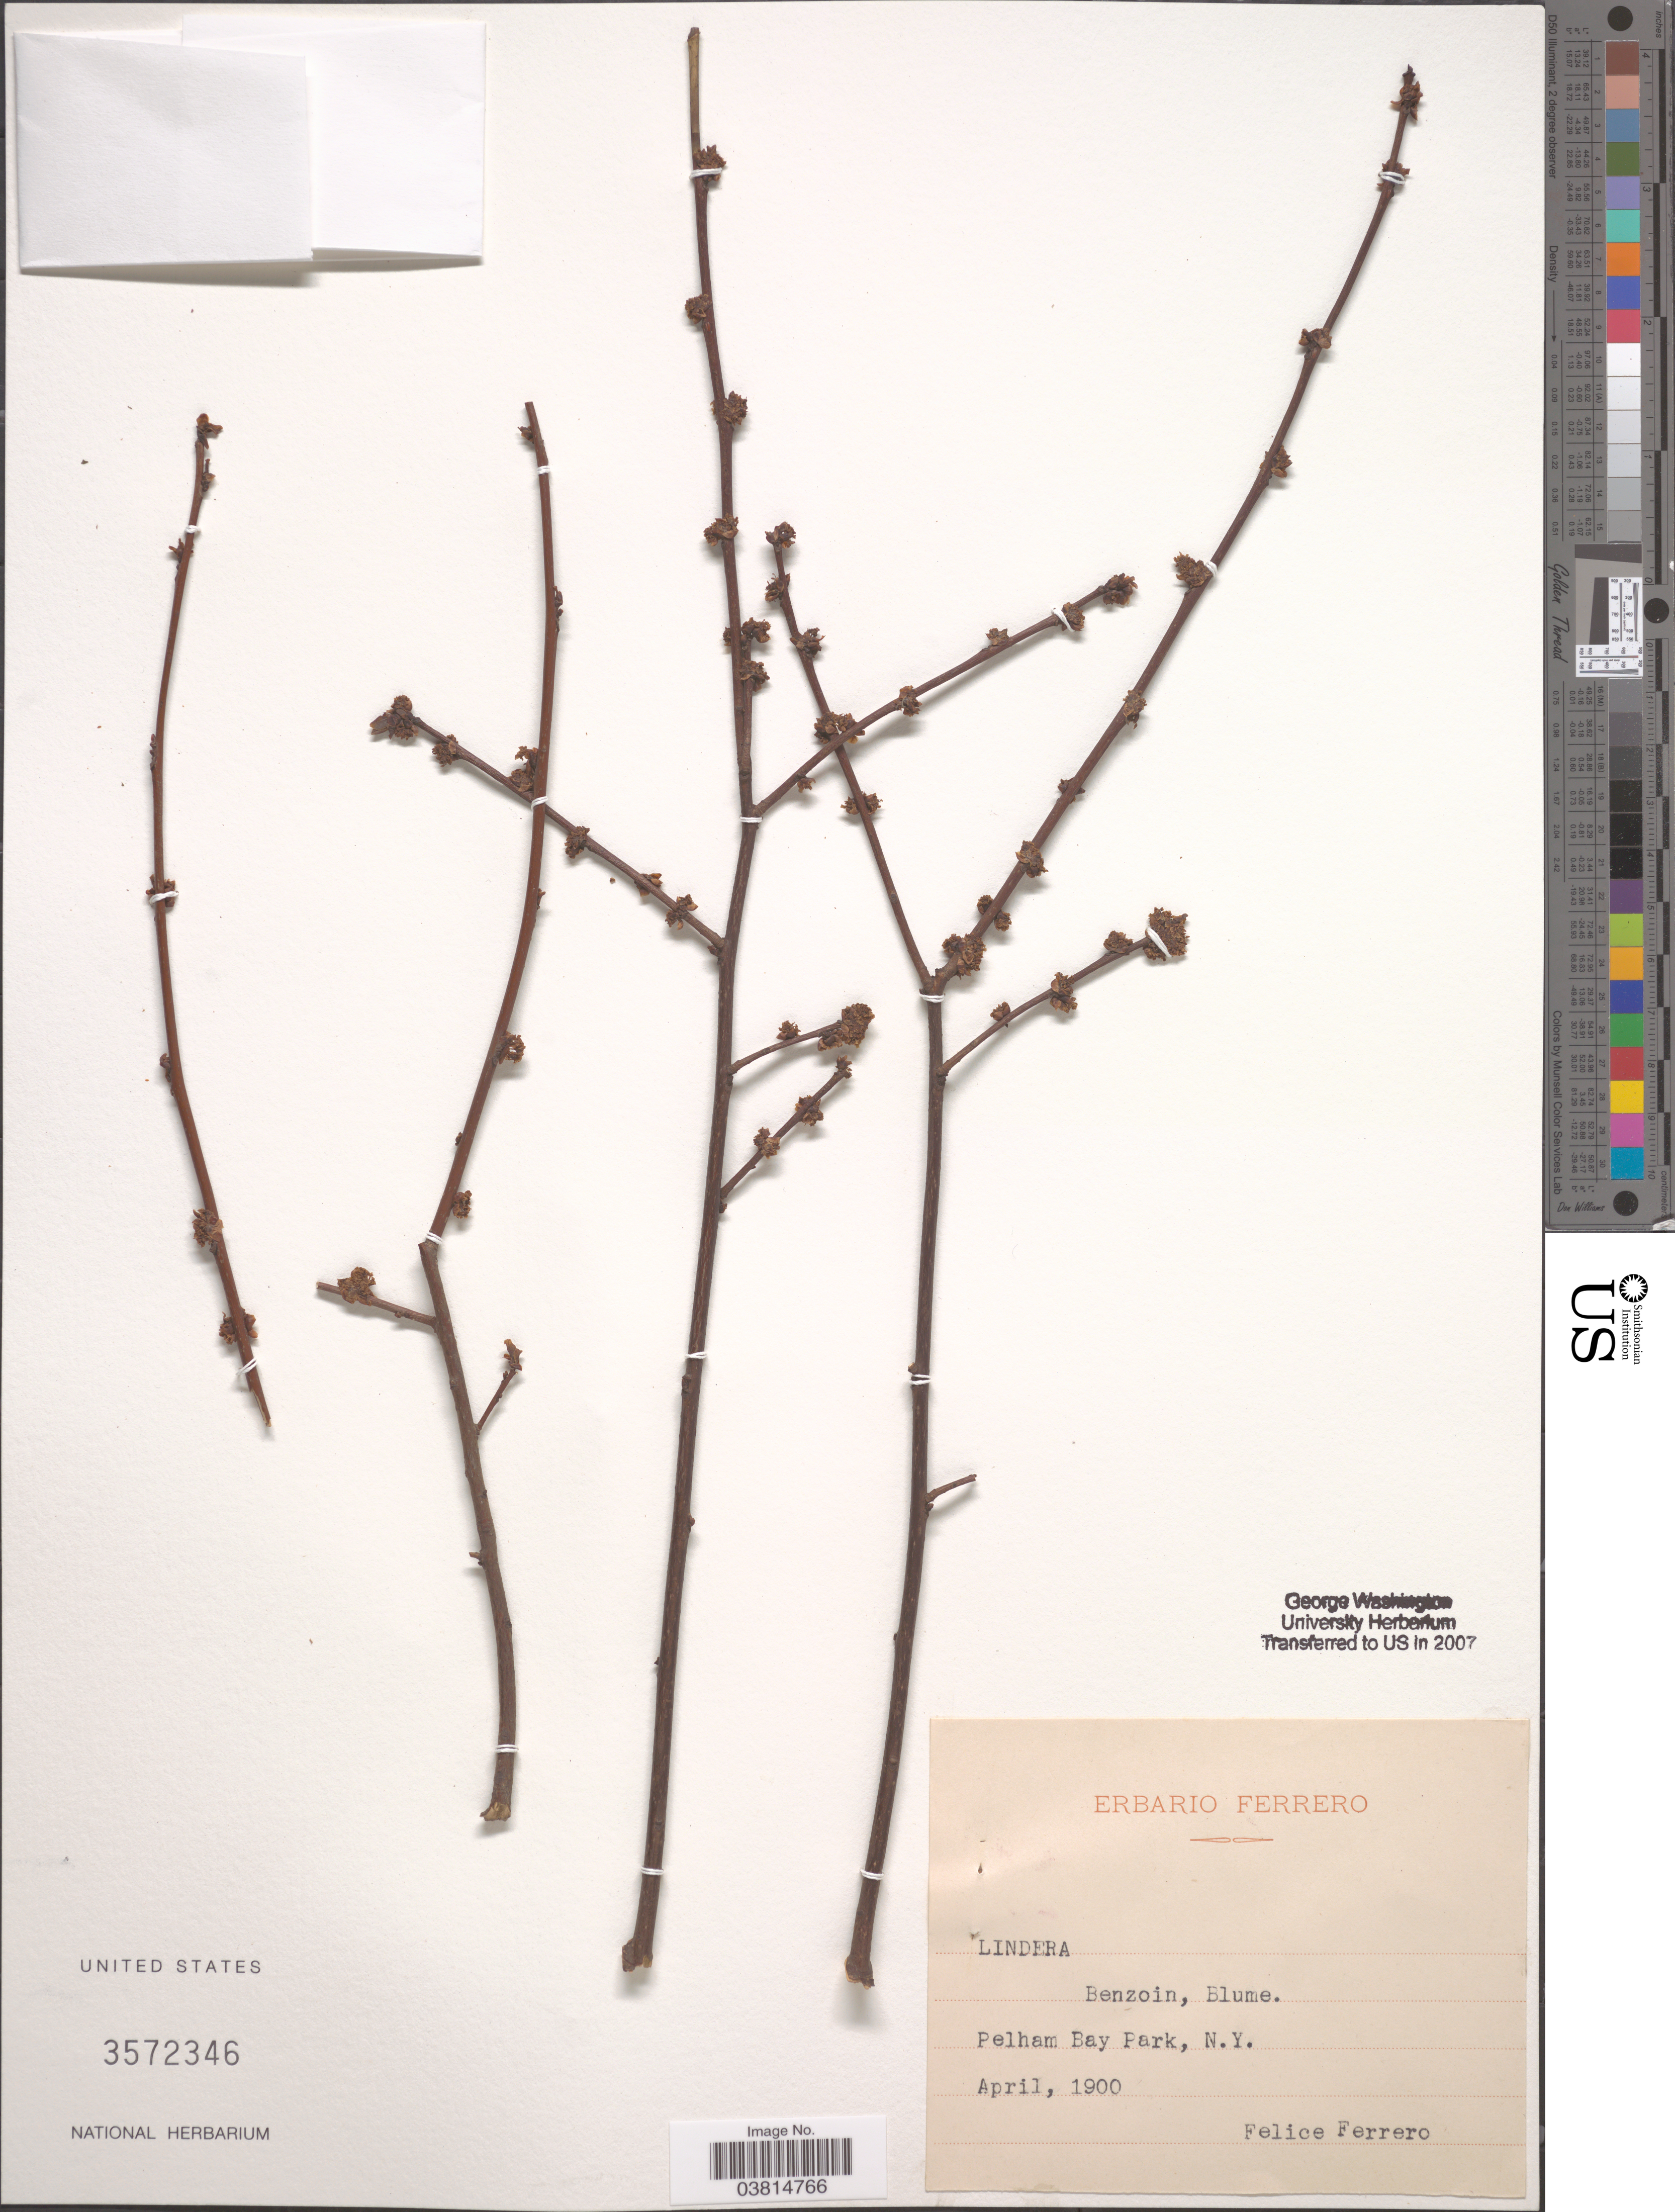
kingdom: Plantae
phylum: Tracheophyta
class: Magnoliopsida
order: Laurales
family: Lauraceae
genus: Lindera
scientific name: Lindera benzoin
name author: (L.) Blume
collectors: F. Ferrero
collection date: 1900-04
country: United States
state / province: New York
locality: Pelham Bay Park.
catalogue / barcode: US 3572346